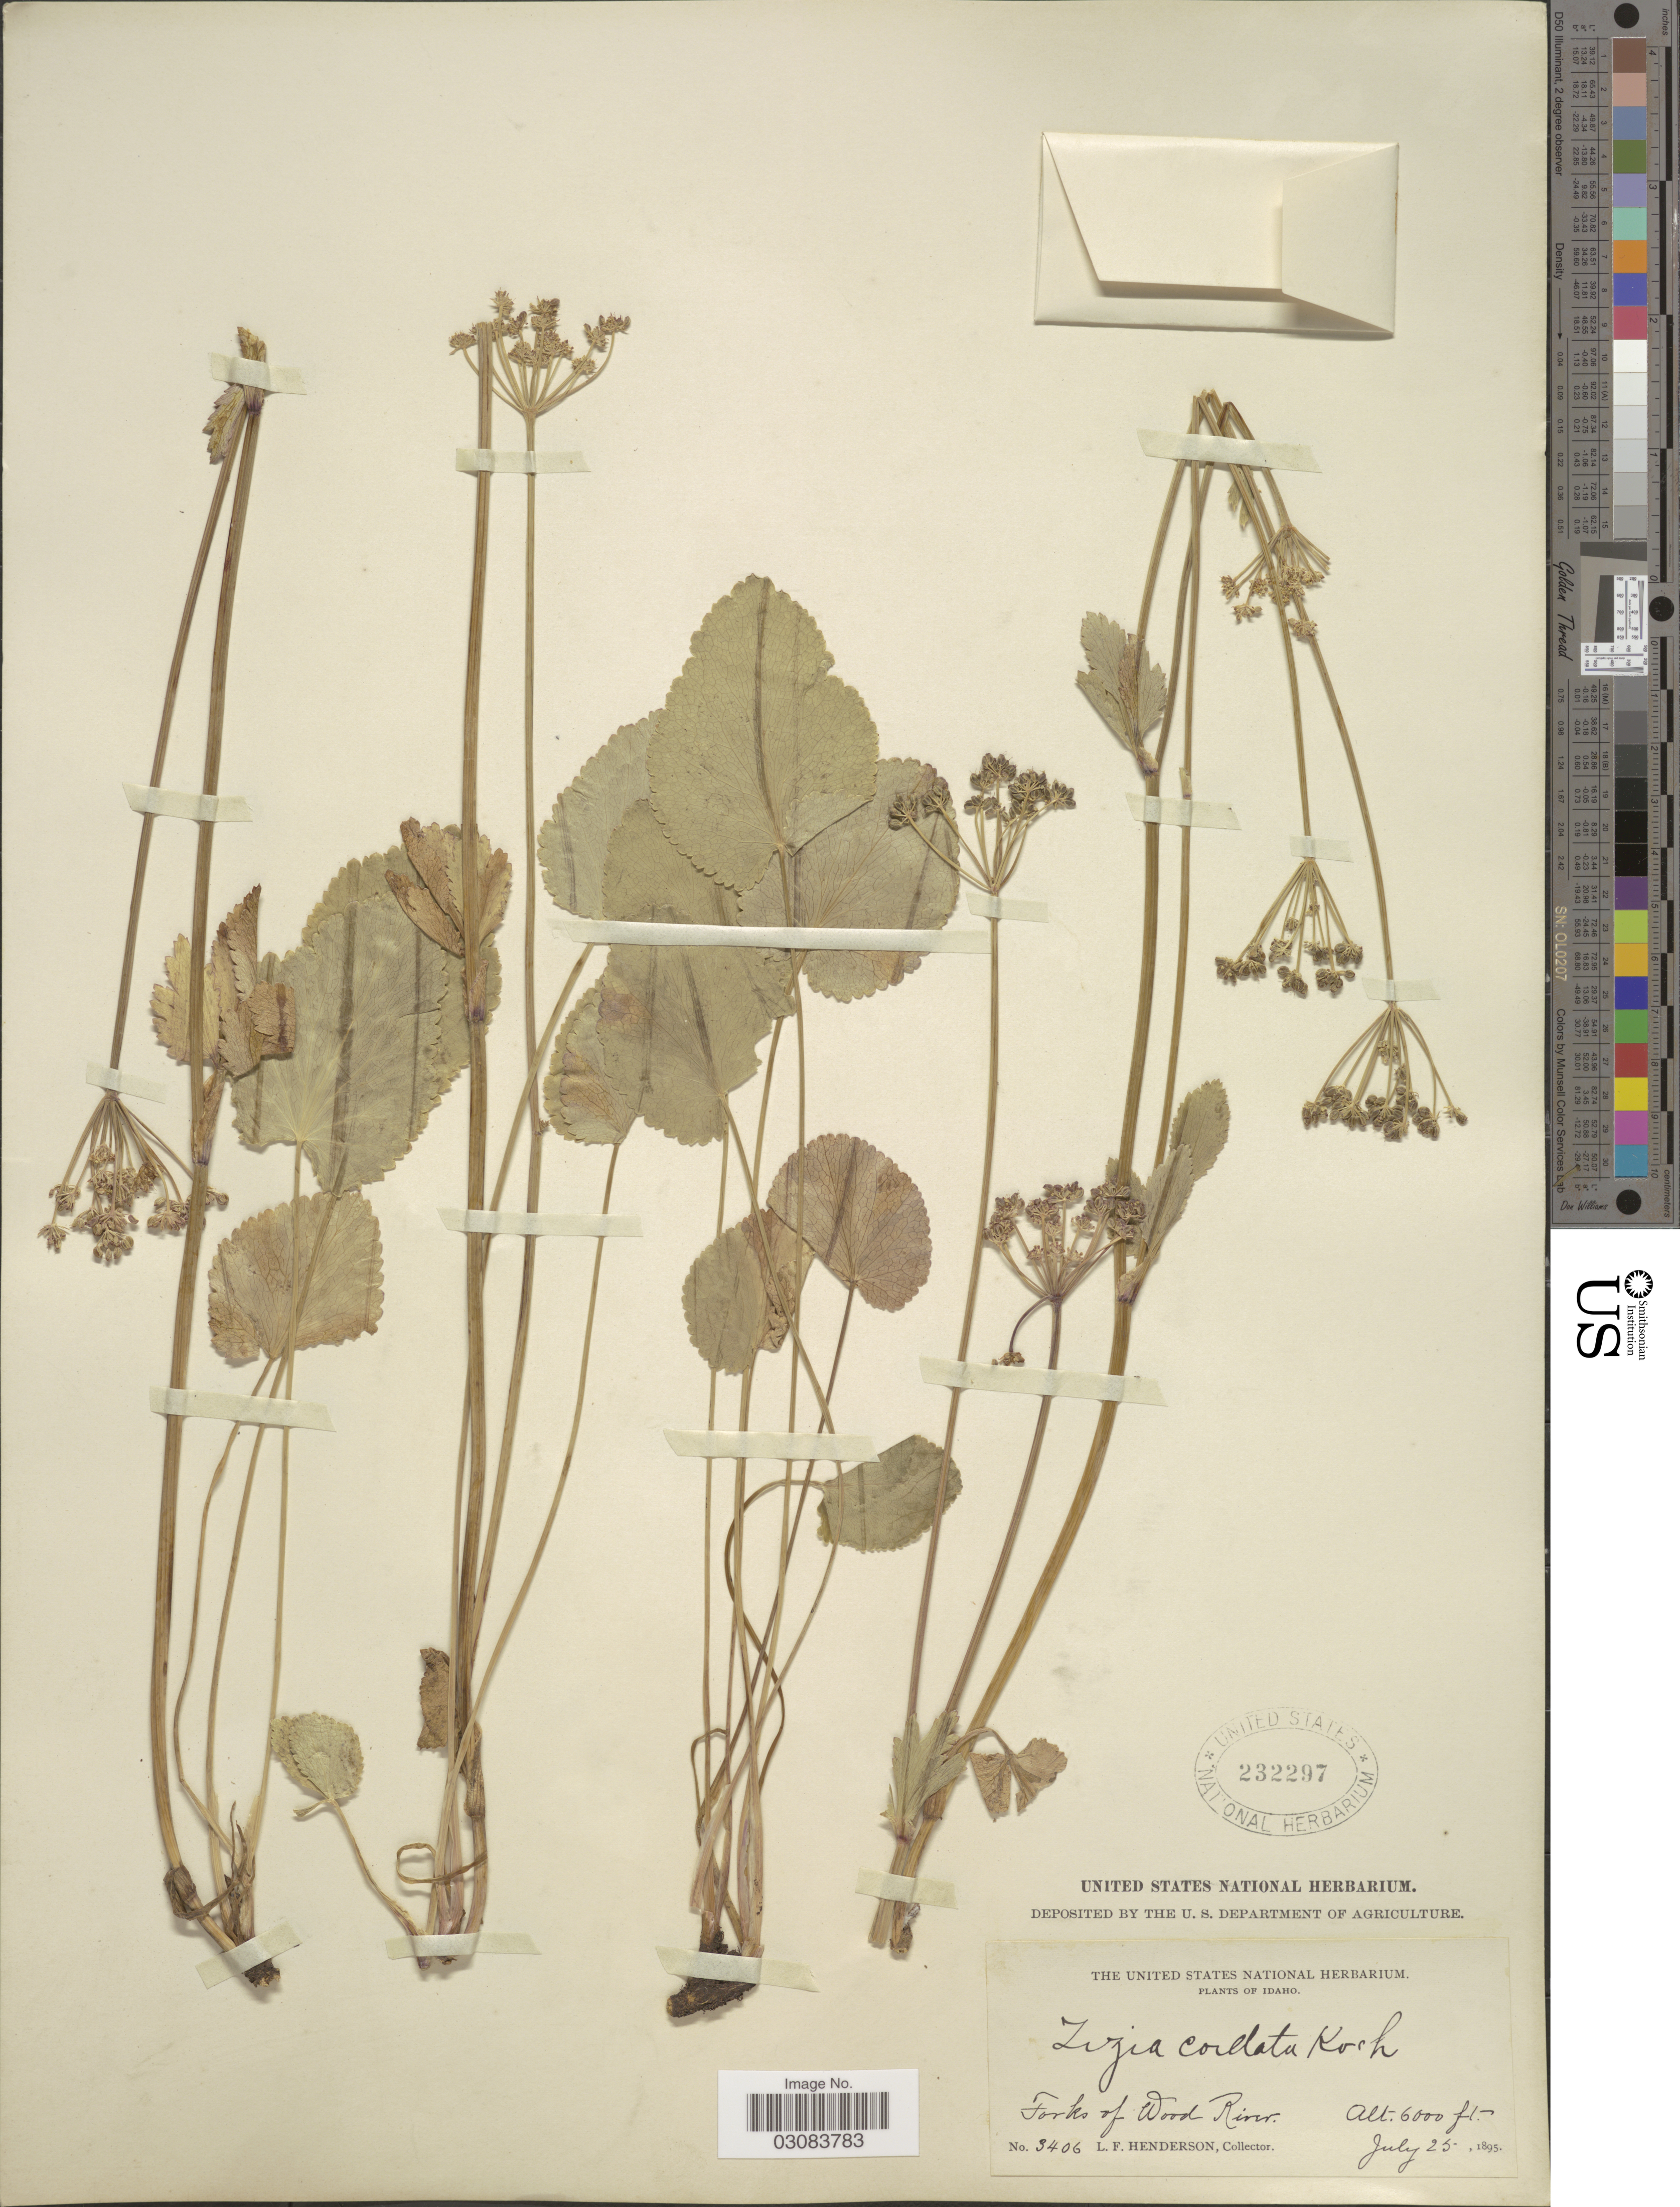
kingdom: Plantae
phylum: Tracheophyta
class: Magnoliopsida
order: Apiales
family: Apiaceae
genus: Zizia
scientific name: Zizia aptera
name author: (A. Gray) Fernald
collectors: L. Henderson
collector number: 3406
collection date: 1895-07-25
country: United States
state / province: Idaho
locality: Forks of Wood River.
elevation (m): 1829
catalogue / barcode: US 232297